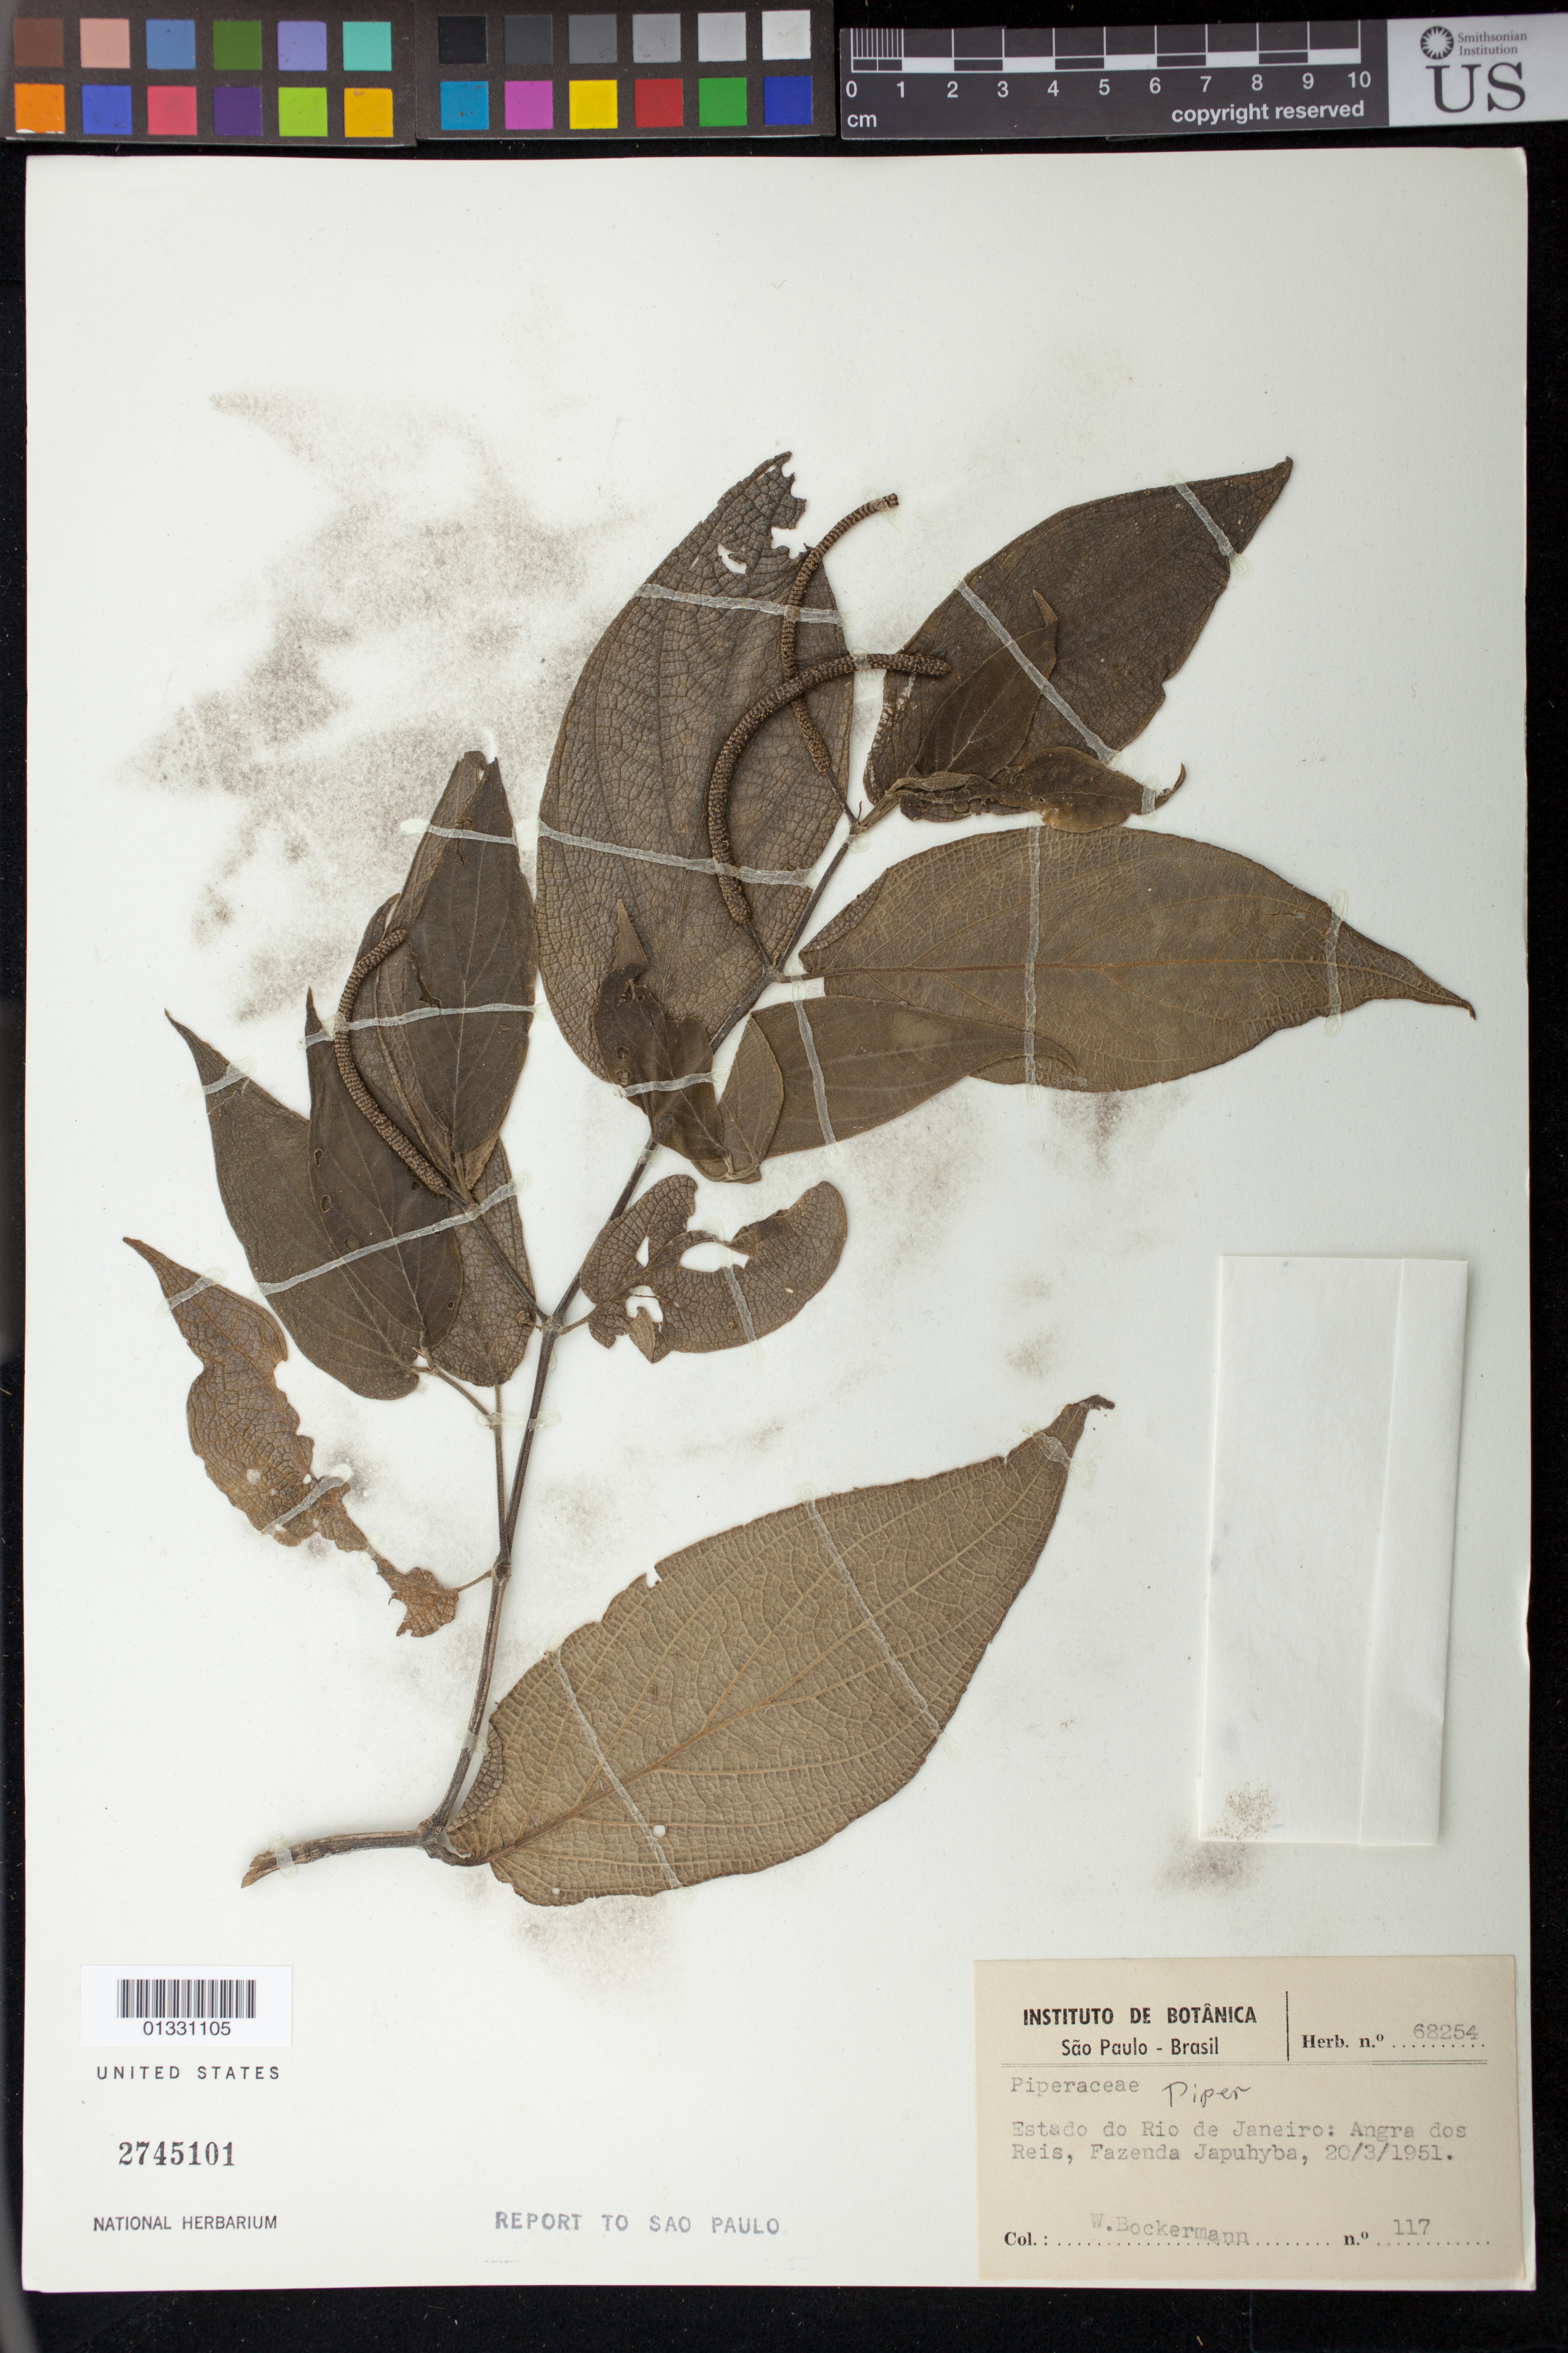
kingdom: Plantae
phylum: Tracheophyta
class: Magnoliopsida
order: Piperales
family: Piperaceae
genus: Piper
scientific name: Piper sp.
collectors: W. Bockermann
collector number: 117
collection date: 1951-03-20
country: Brazil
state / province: Rio de Janeiro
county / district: Angra dos Reis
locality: Fazenda Japuhyba.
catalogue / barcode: US 2745101